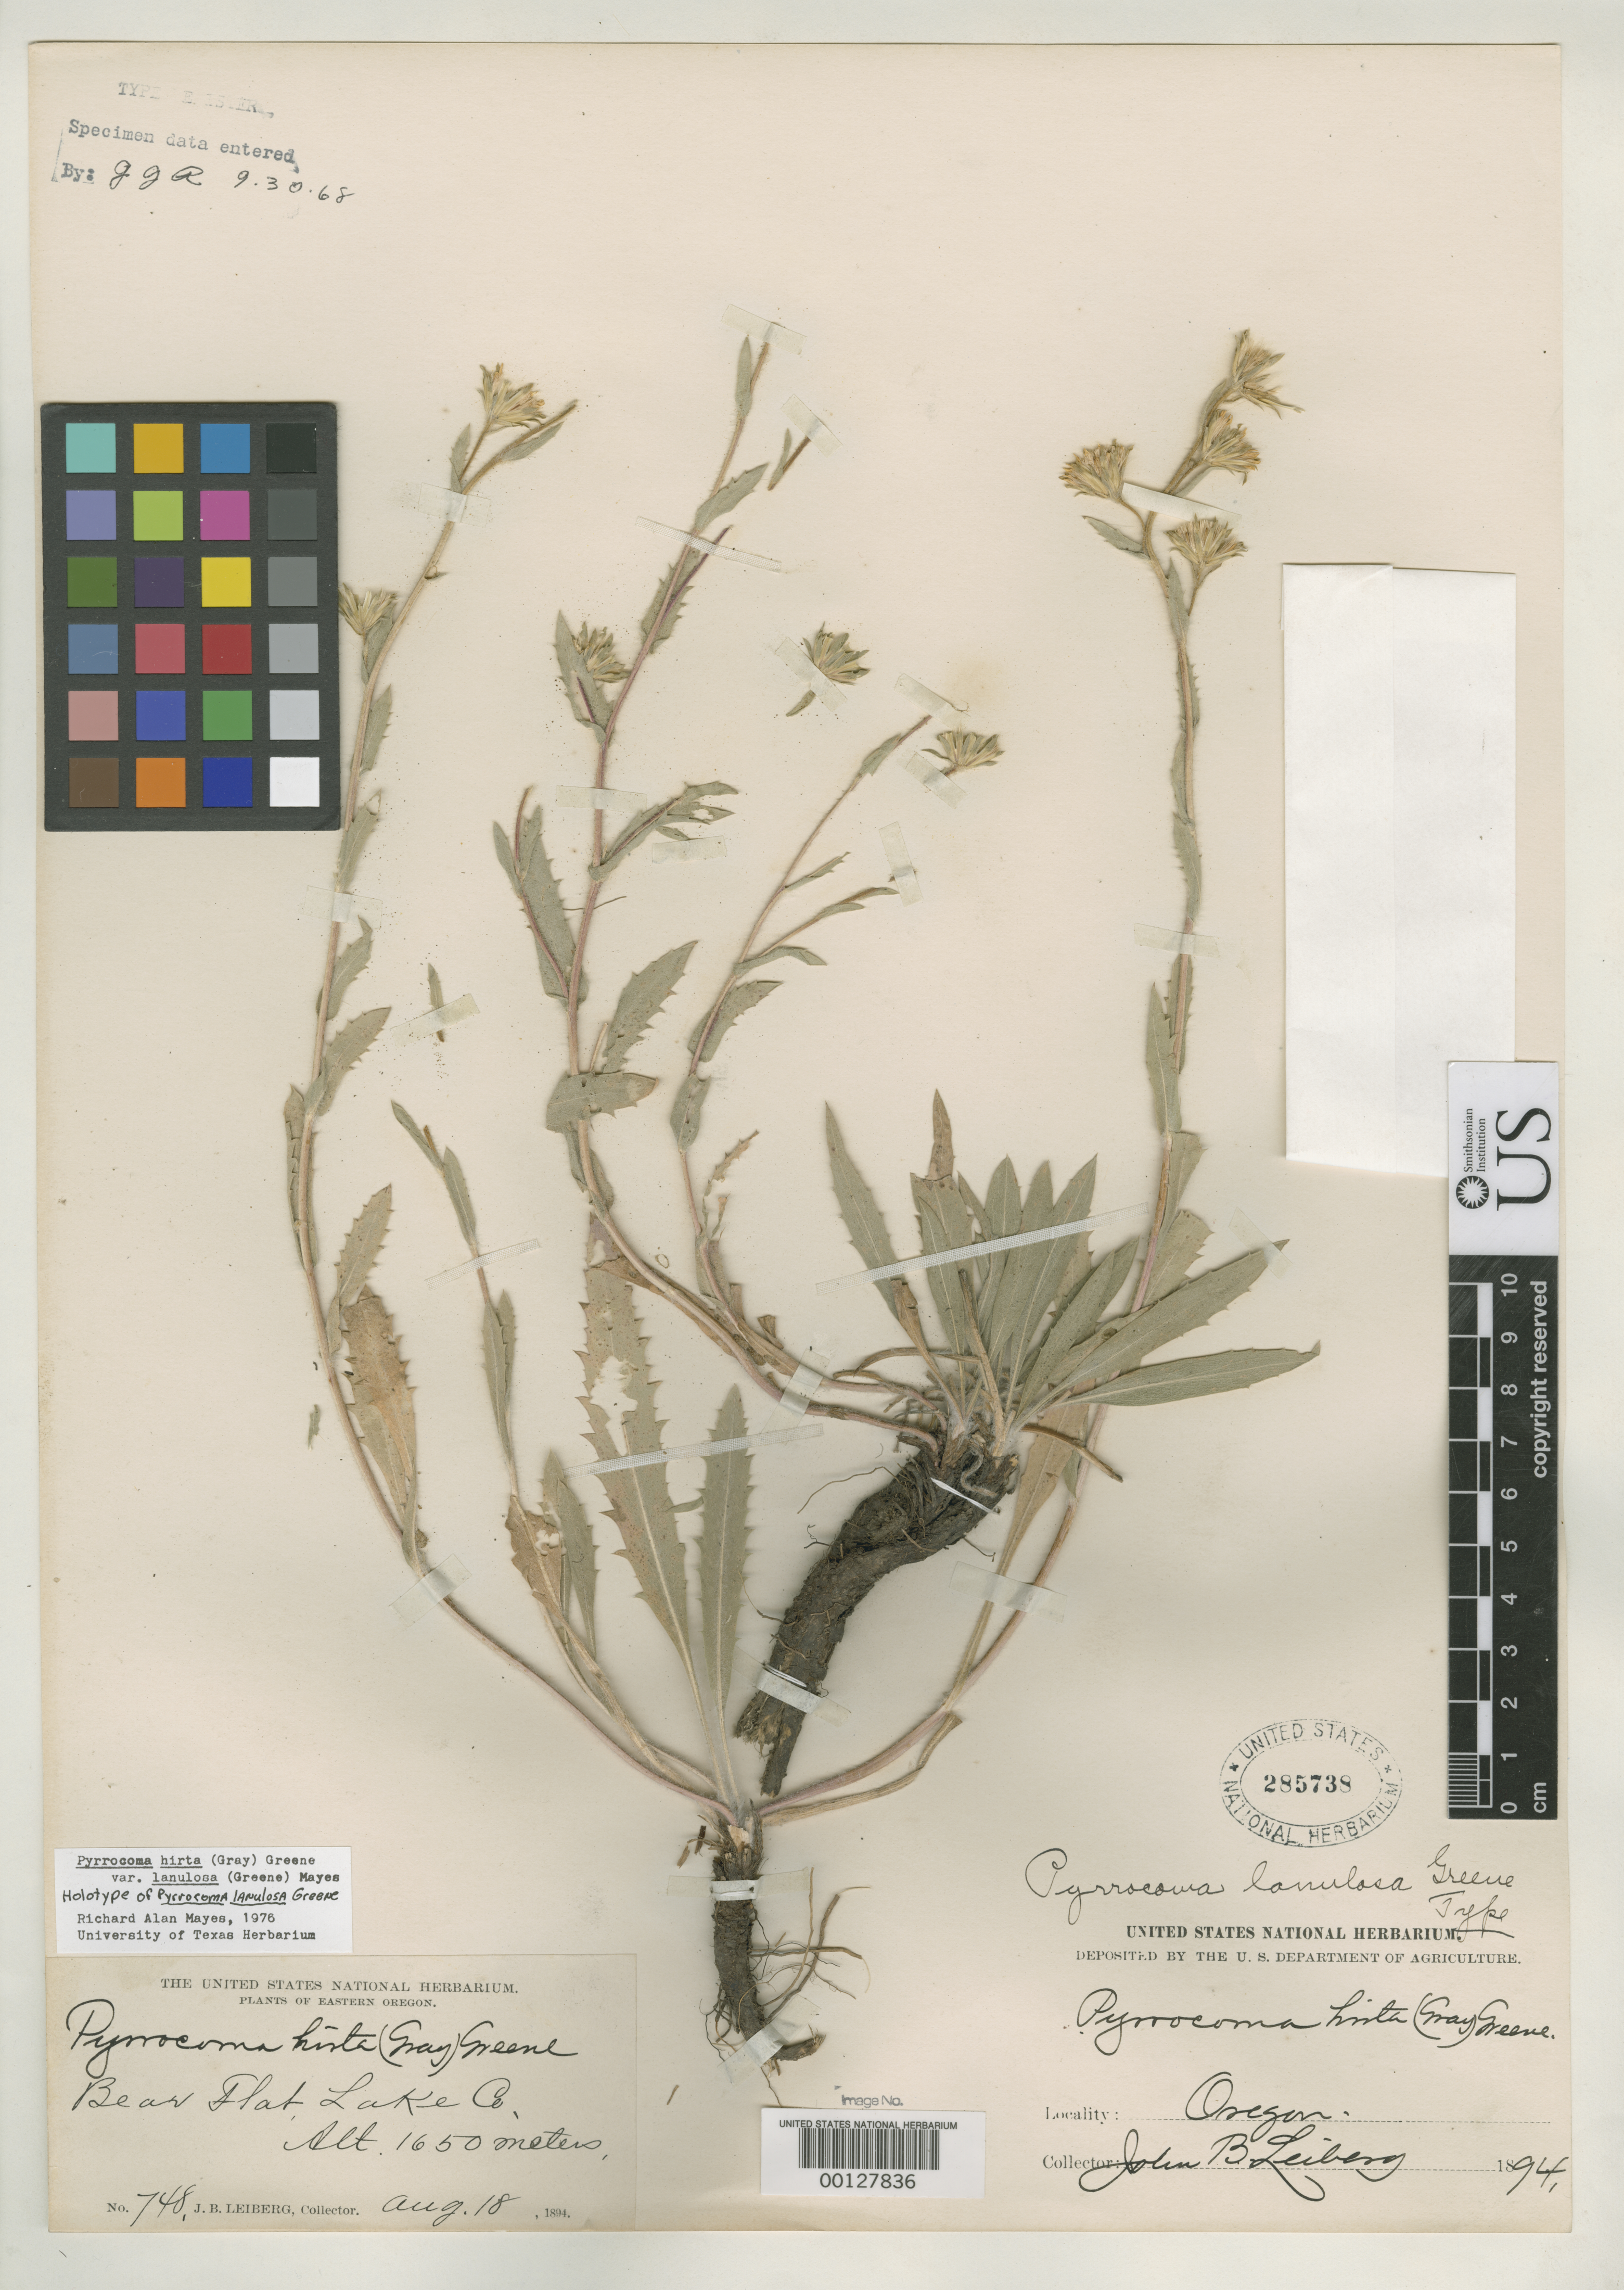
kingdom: Plantae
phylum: Tracheophyta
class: Magnoliopsida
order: Asterales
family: Asteraceae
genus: Pyrrocoma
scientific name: Pyrrocoma lanulosa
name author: Greene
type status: Holotype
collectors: J. Leiberg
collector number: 748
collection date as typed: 18 Aug 1894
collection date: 1894-08-18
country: United States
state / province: Oregon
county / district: Lake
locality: Bear Flat.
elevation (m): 1650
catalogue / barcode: US 285738